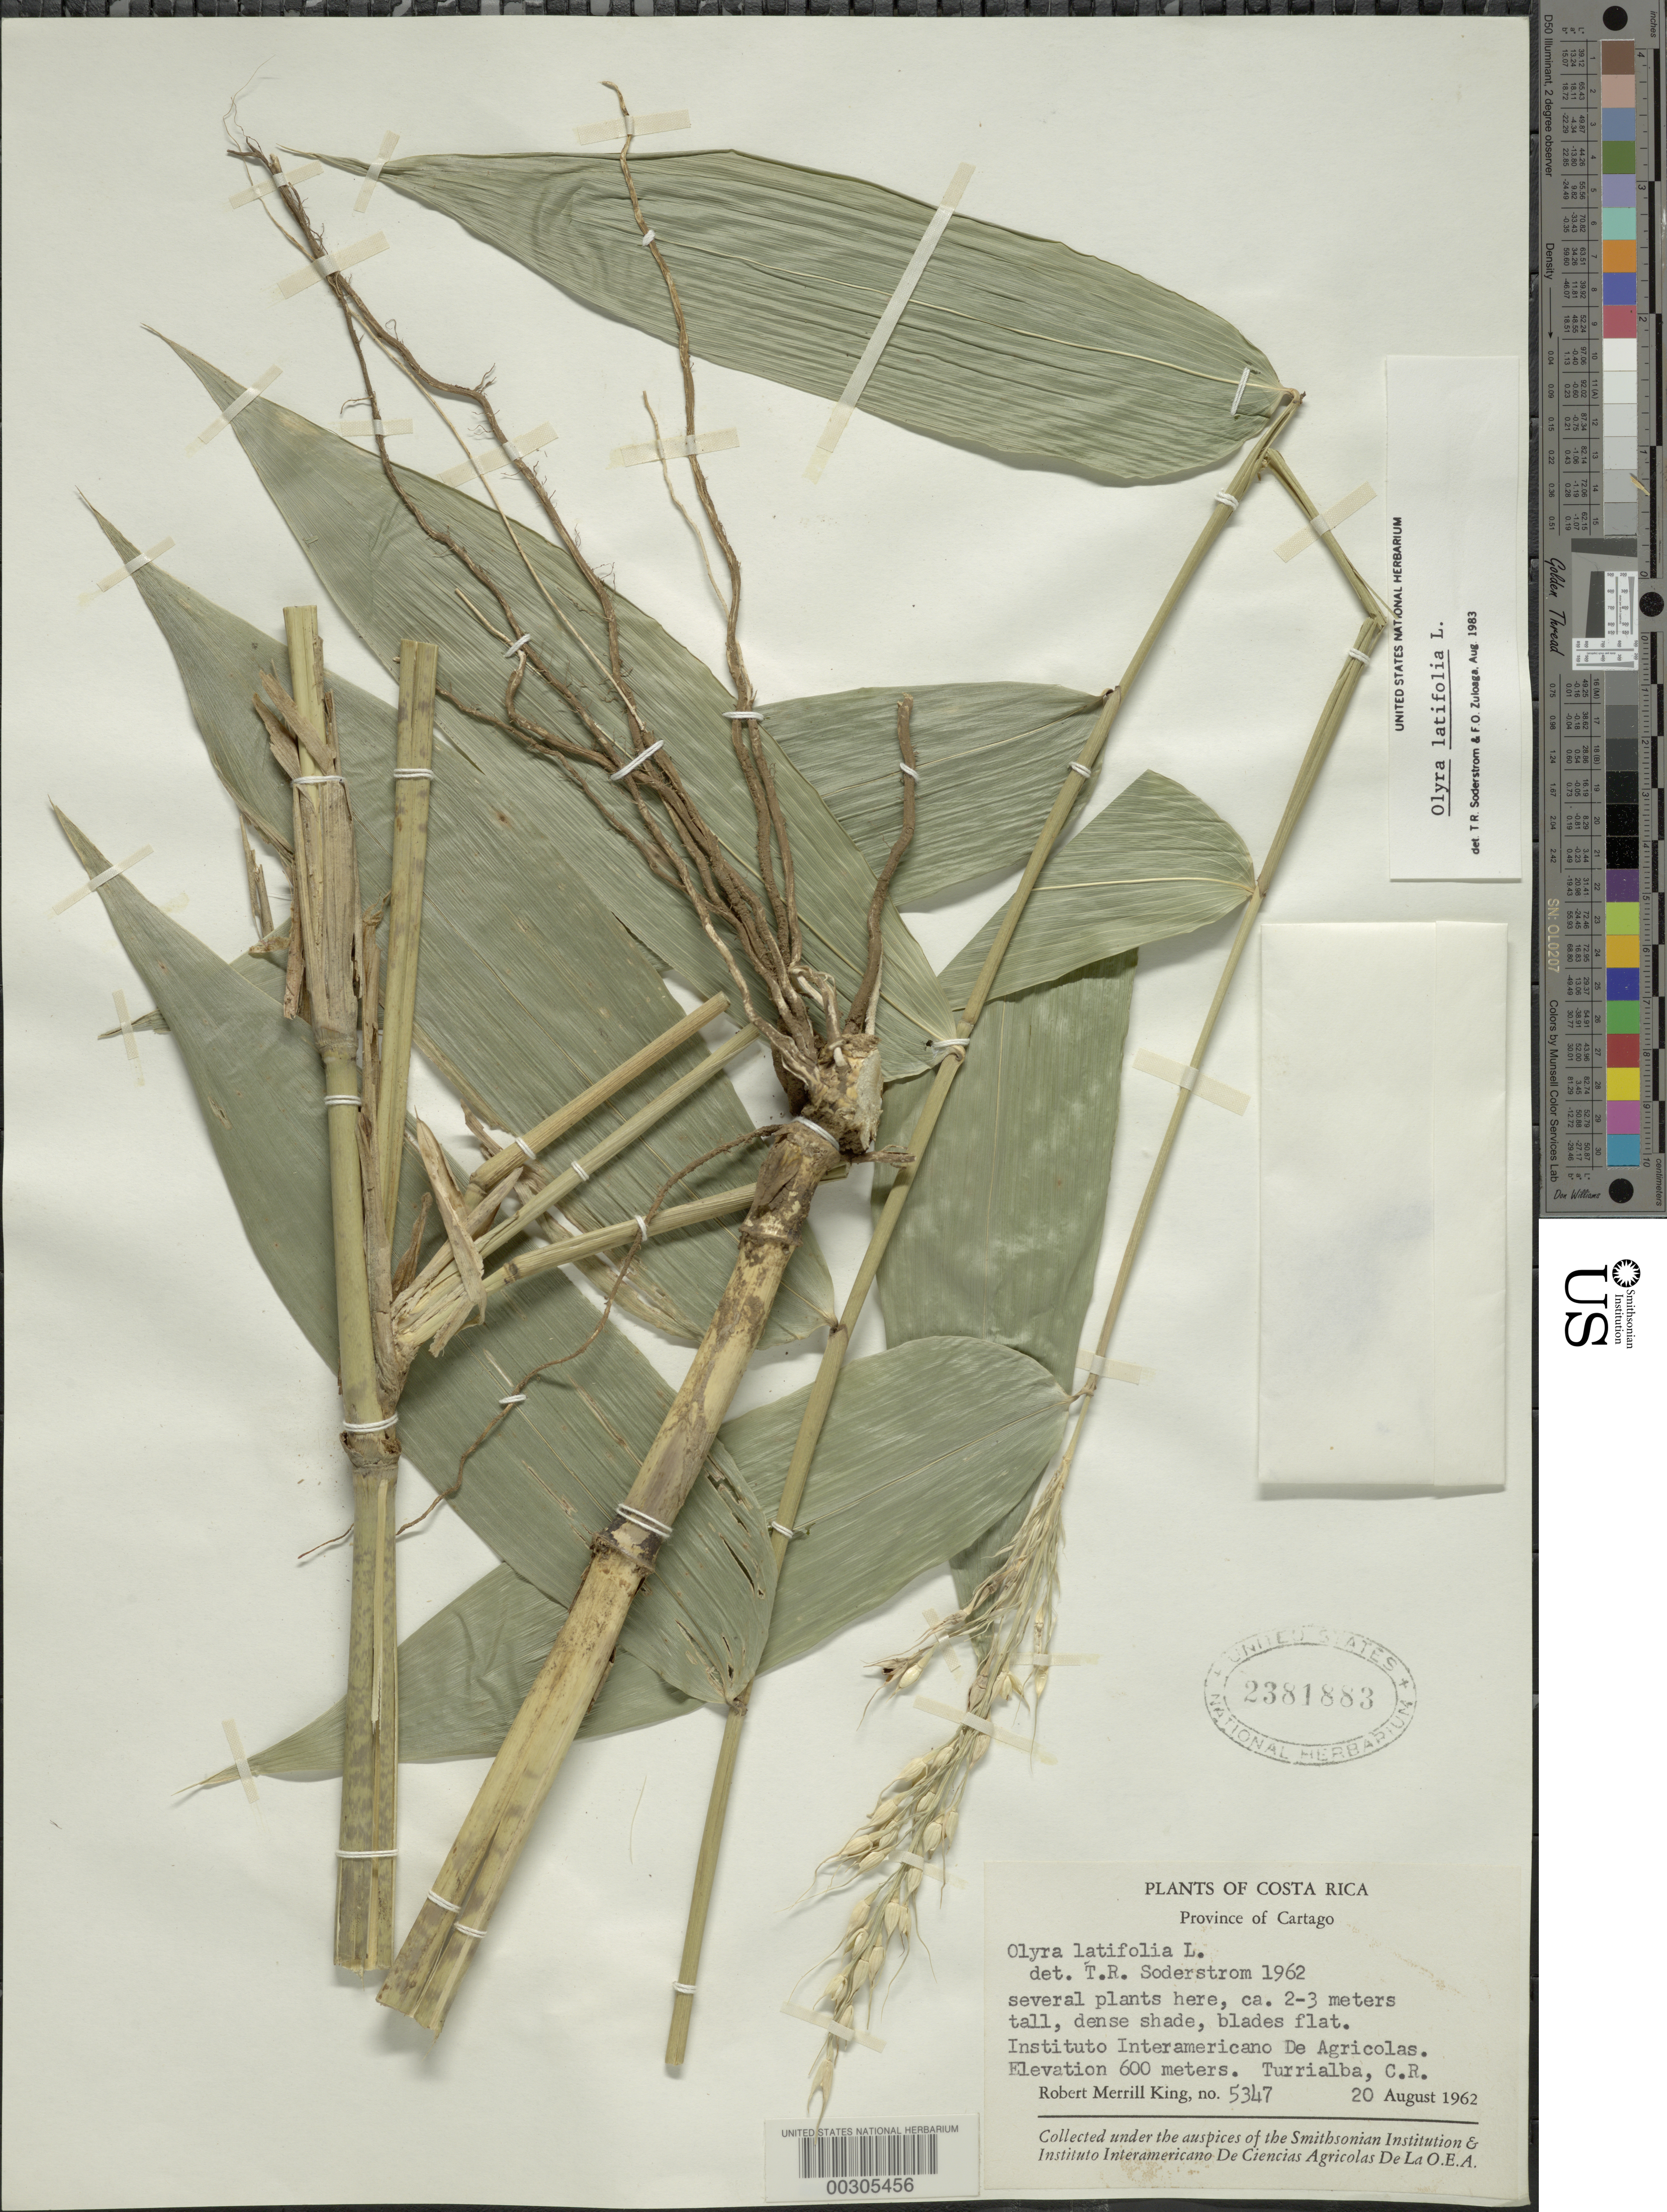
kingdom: Plantae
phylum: Tracheophyta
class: Liliopsida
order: Poales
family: Poaceae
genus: Olyra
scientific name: Olyra latifolia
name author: L.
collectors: R. M. King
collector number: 5347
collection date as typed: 20 Aug 1962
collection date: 1962-08-20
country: Costa Rica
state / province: Cartago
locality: Turrialba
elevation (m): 600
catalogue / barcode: US 2381883